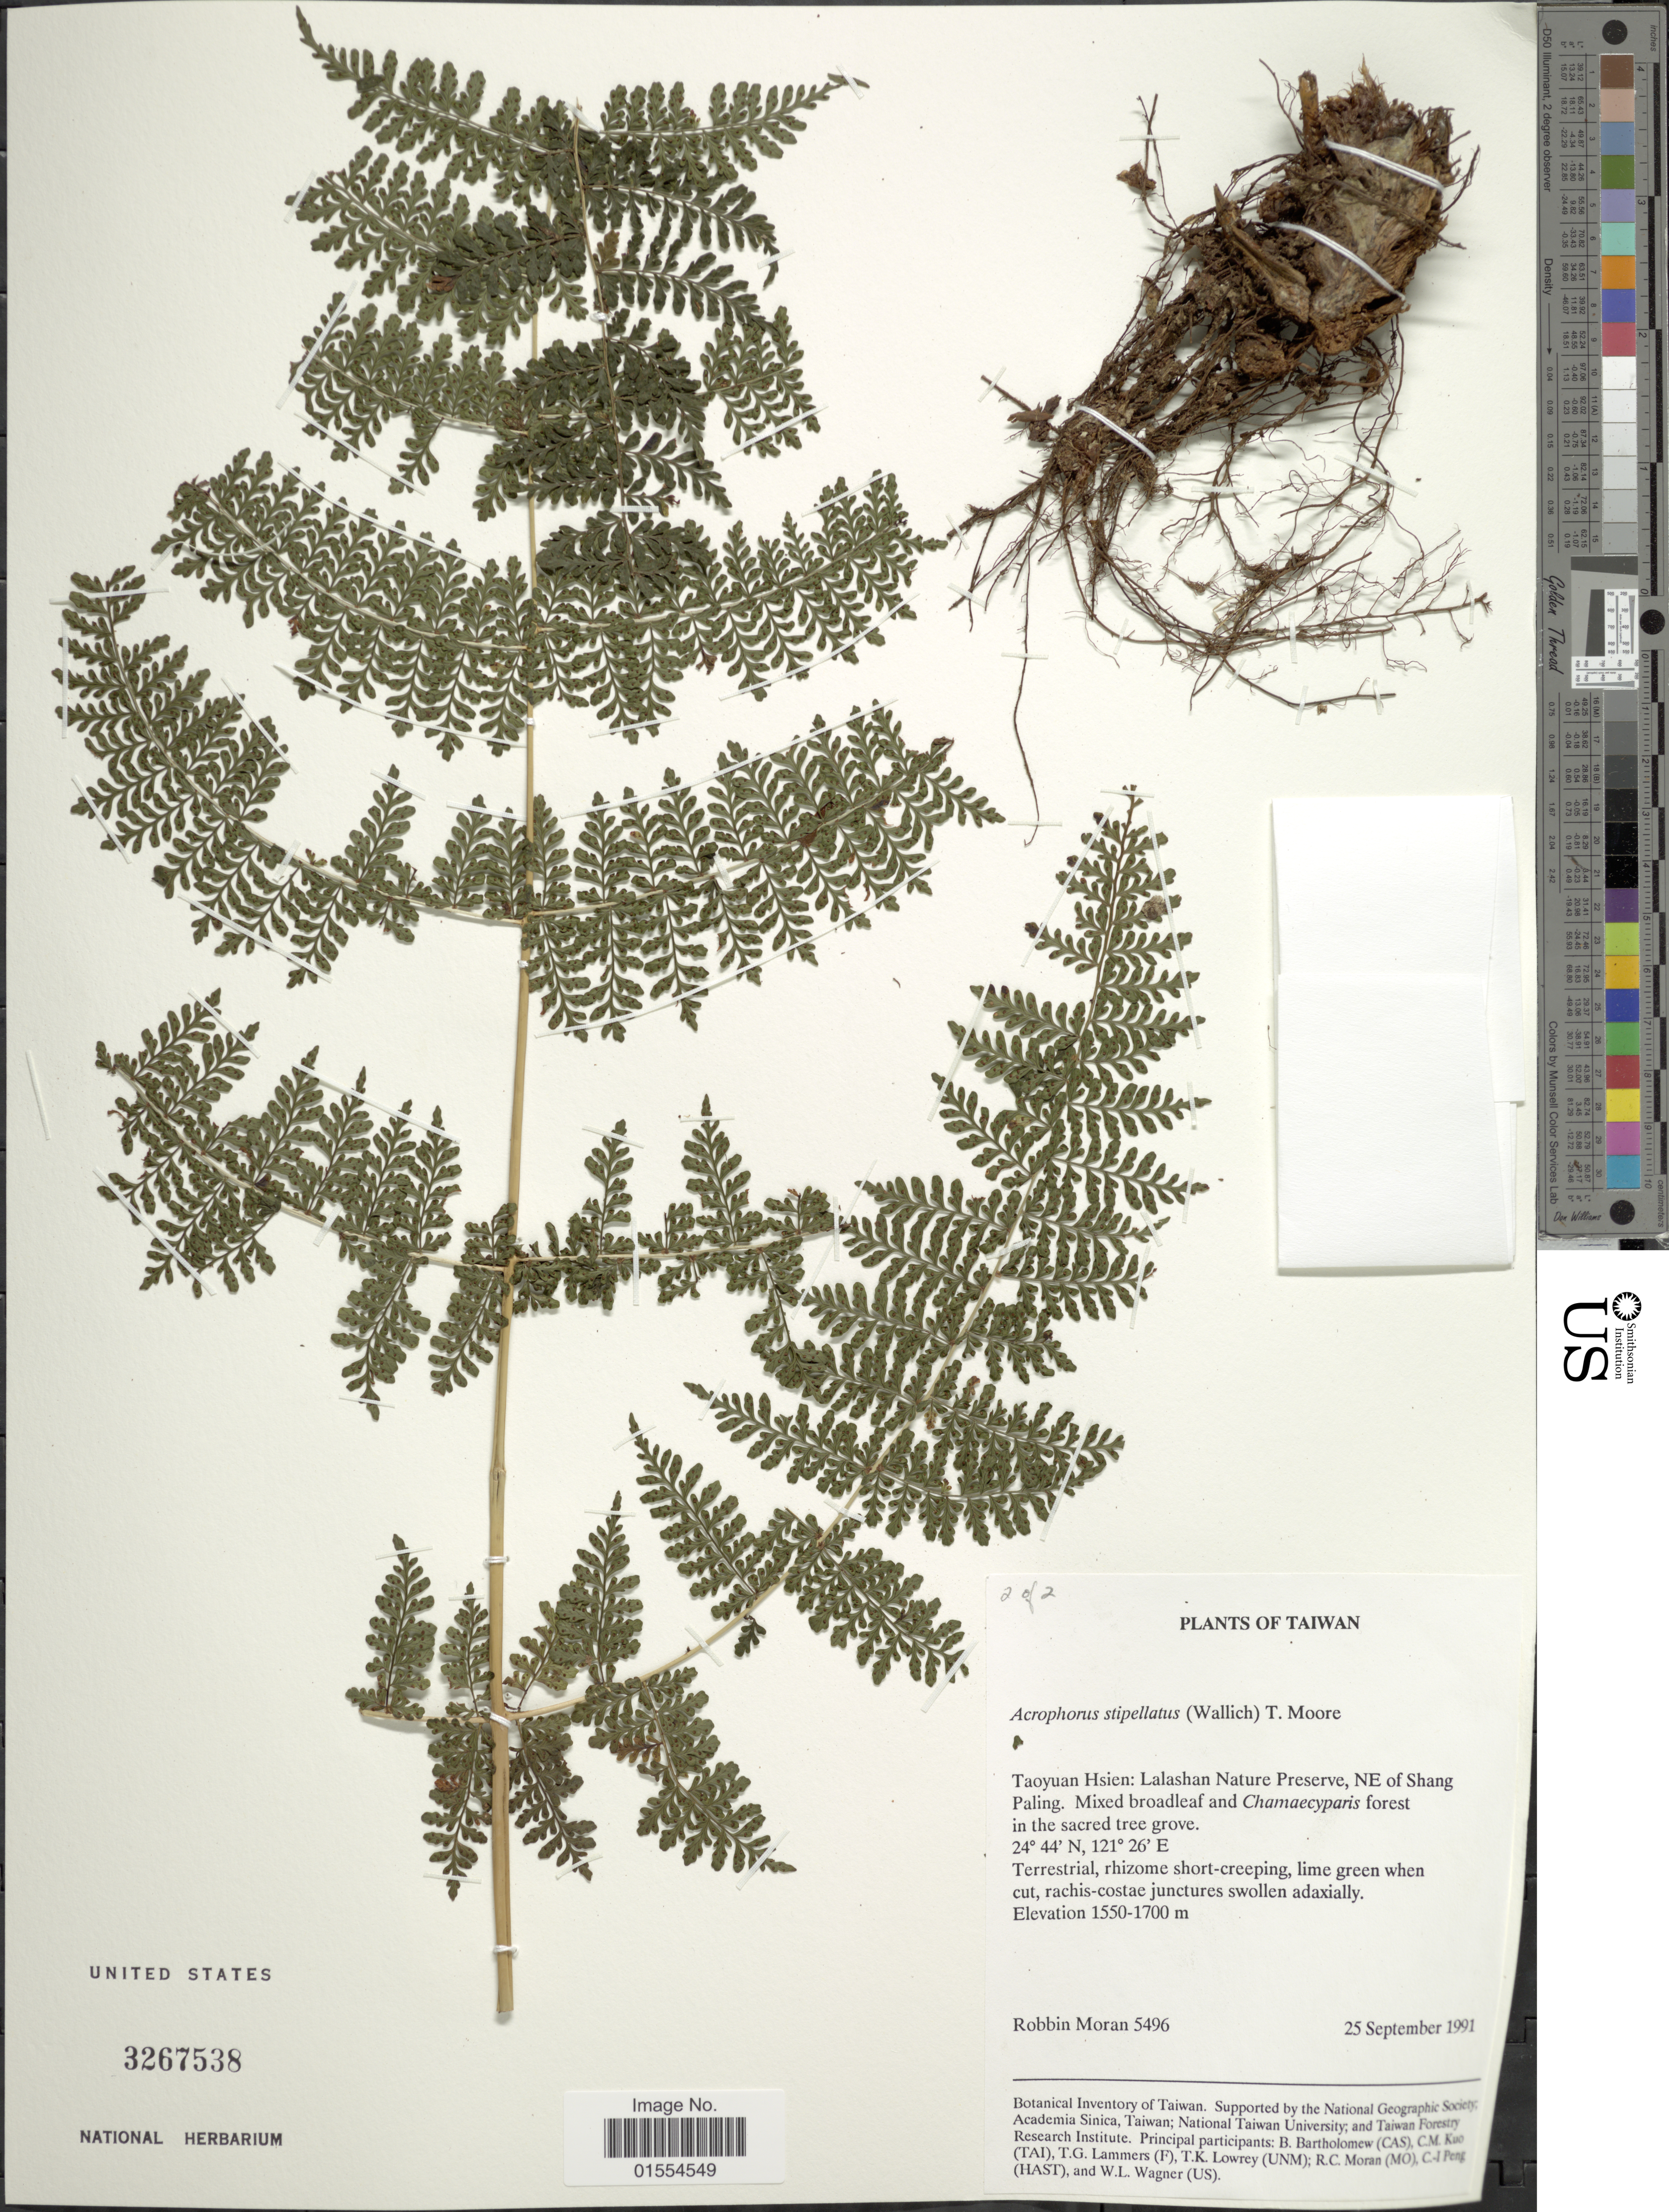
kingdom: Plantae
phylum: Tracheophyta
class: Polypodiopsida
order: Polypodiales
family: Dryopteridaceae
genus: Dryopteris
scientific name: Dryopteris nodosa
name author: (C. Presl) Li Bing Zhang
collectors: R. C. Moran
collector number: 5496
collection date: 1991-09-25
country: Taiwan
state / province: Taoyuan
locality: Taoyuan Hsien: Lalashan Nature Preserve, NE of Shang Paling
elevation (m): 1550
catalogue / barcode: US 3267538